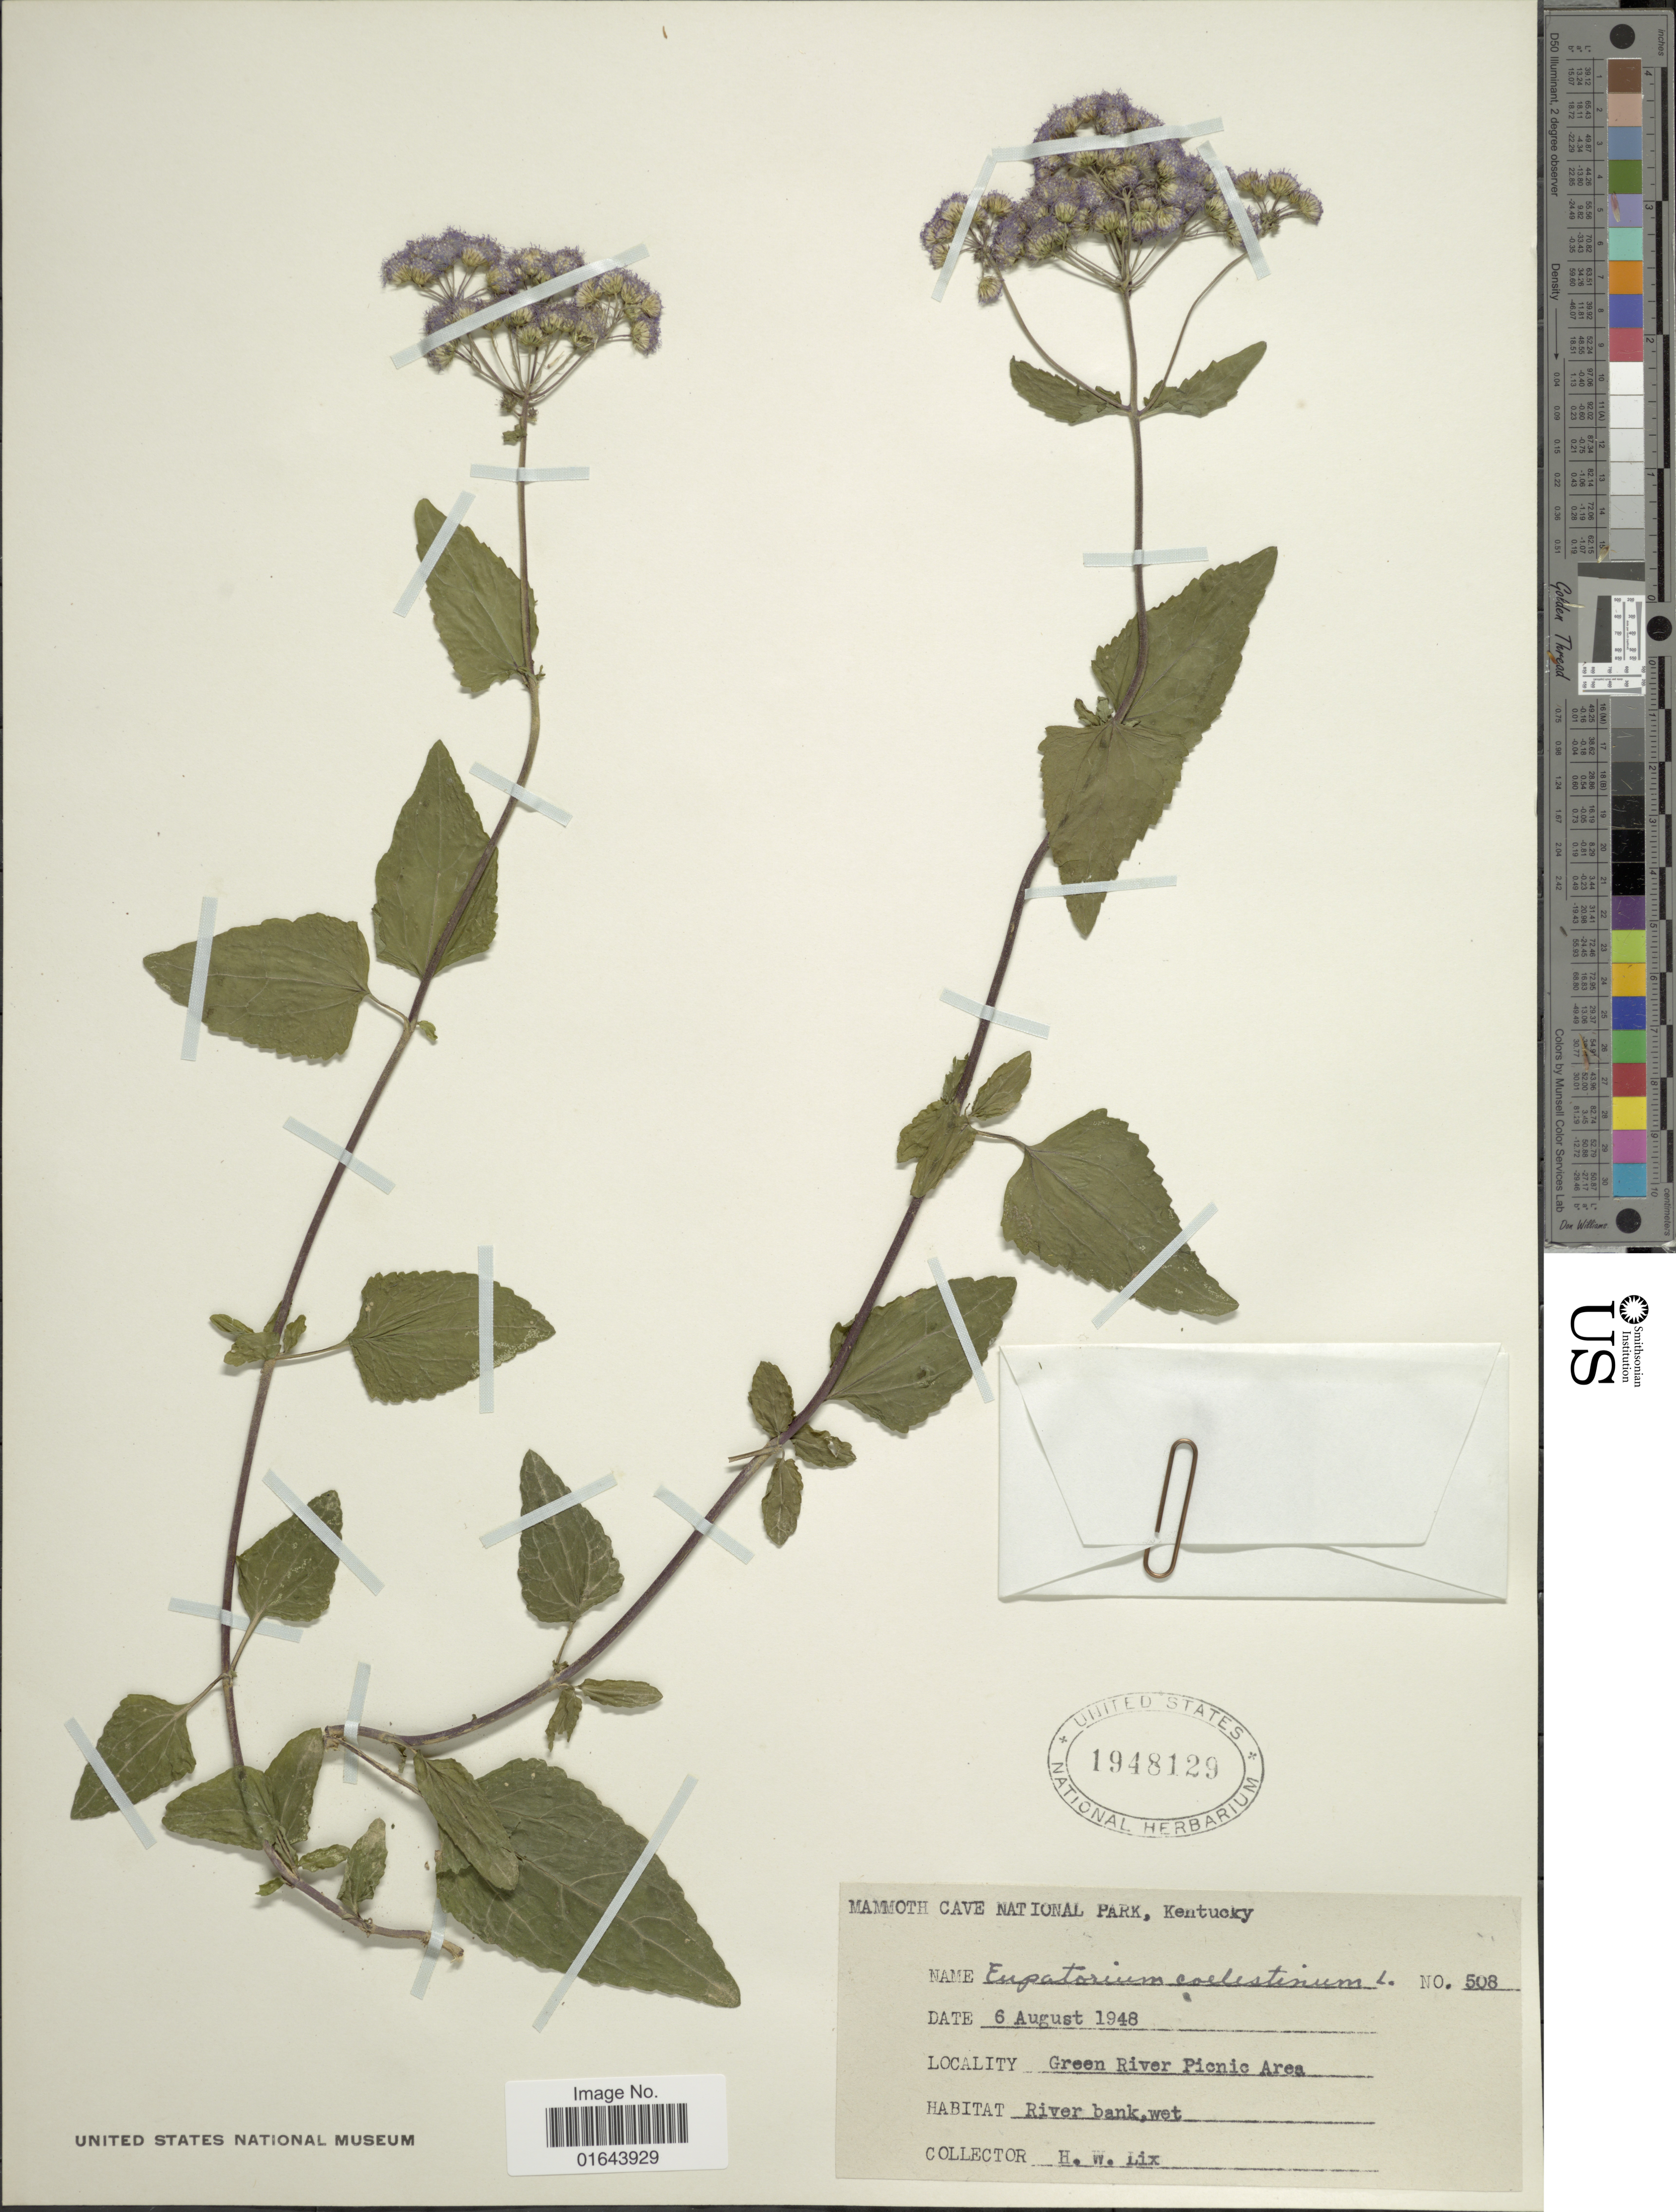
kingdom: Plantae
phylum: Tracheophyta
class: Magnoliopsida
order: Asterales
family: Asteraceae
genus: Conoclinium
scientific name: Conoclinium coelestinum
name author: (L.) DC.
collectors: H. W. Lix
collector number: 508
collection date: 1948-08-06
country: United States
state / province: Kentucky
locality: Mammoth Cave National Park, Kentucky. Green River Picnic Area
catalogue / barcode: US 1948129